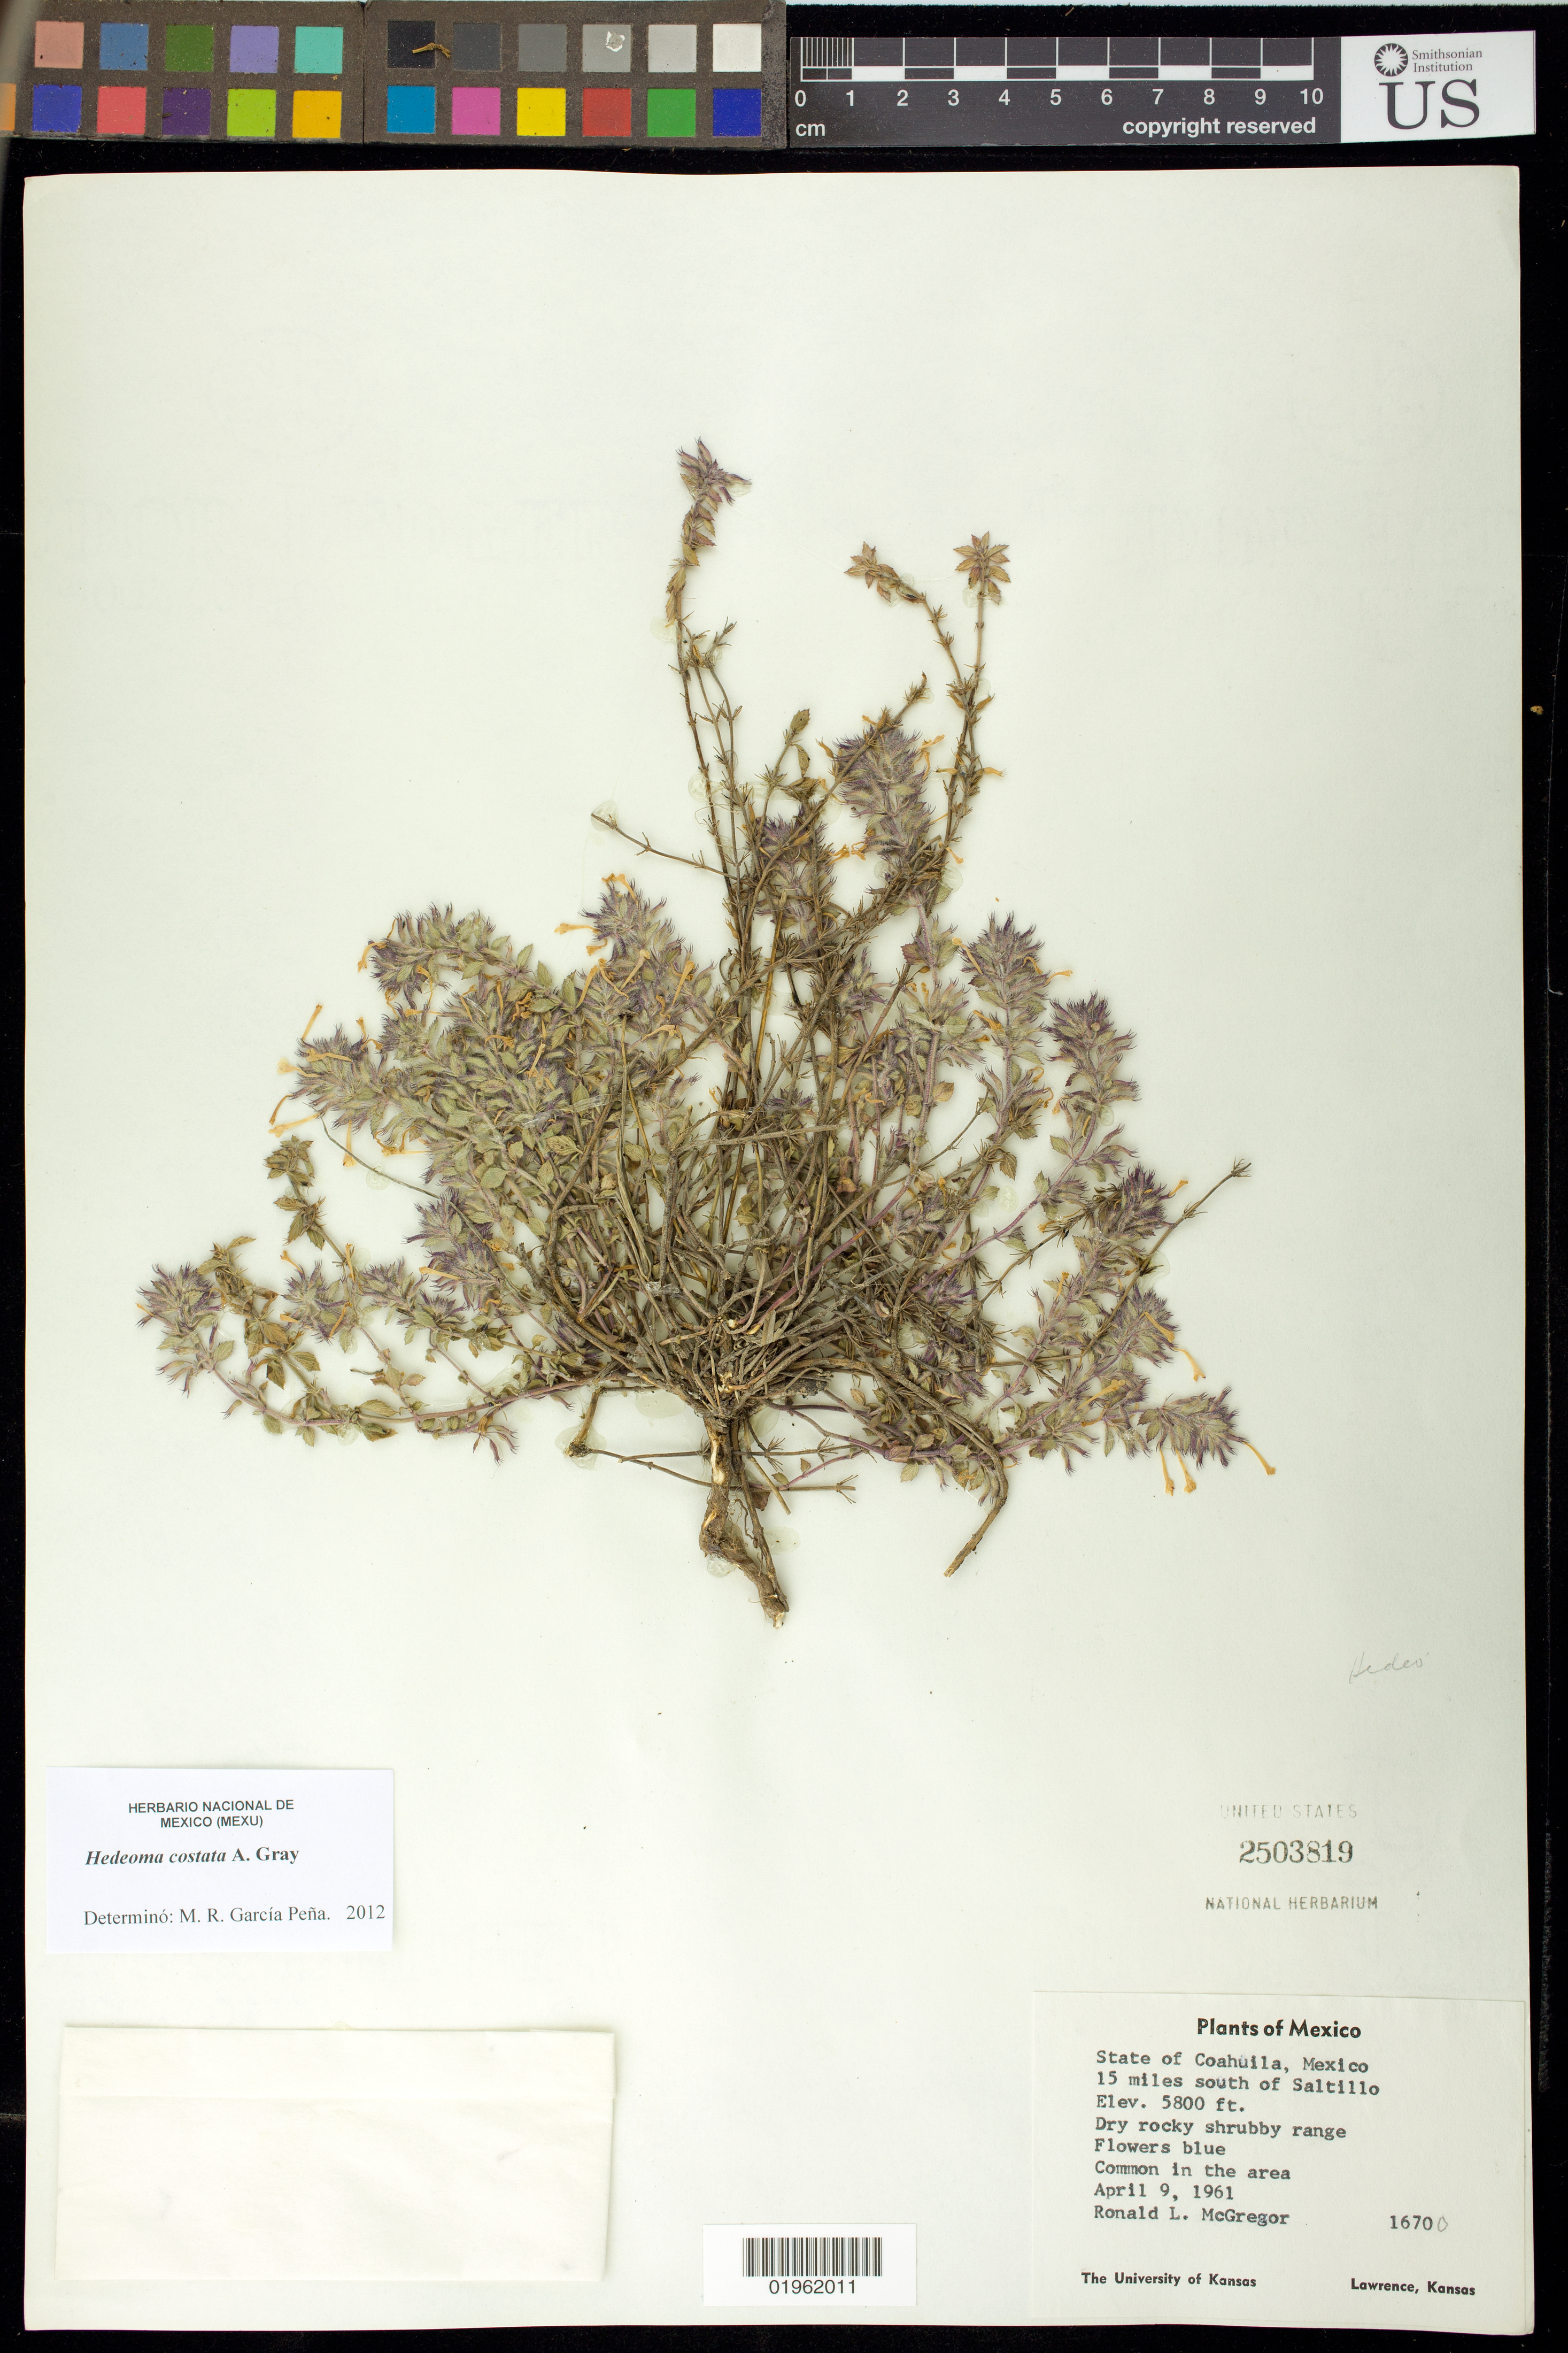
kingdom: Plantae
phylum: Tracheophyta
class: Magnoliopsida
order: Lamiales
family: Lamiaceae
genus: Hedeoma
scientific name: Hedeoma costata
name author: A. Gray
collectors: R. McGregor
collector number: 16700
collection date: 1961-04-09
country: Mexico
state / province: Coahuila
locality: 15 miles south of Saltillo.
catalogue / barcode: US 2503819